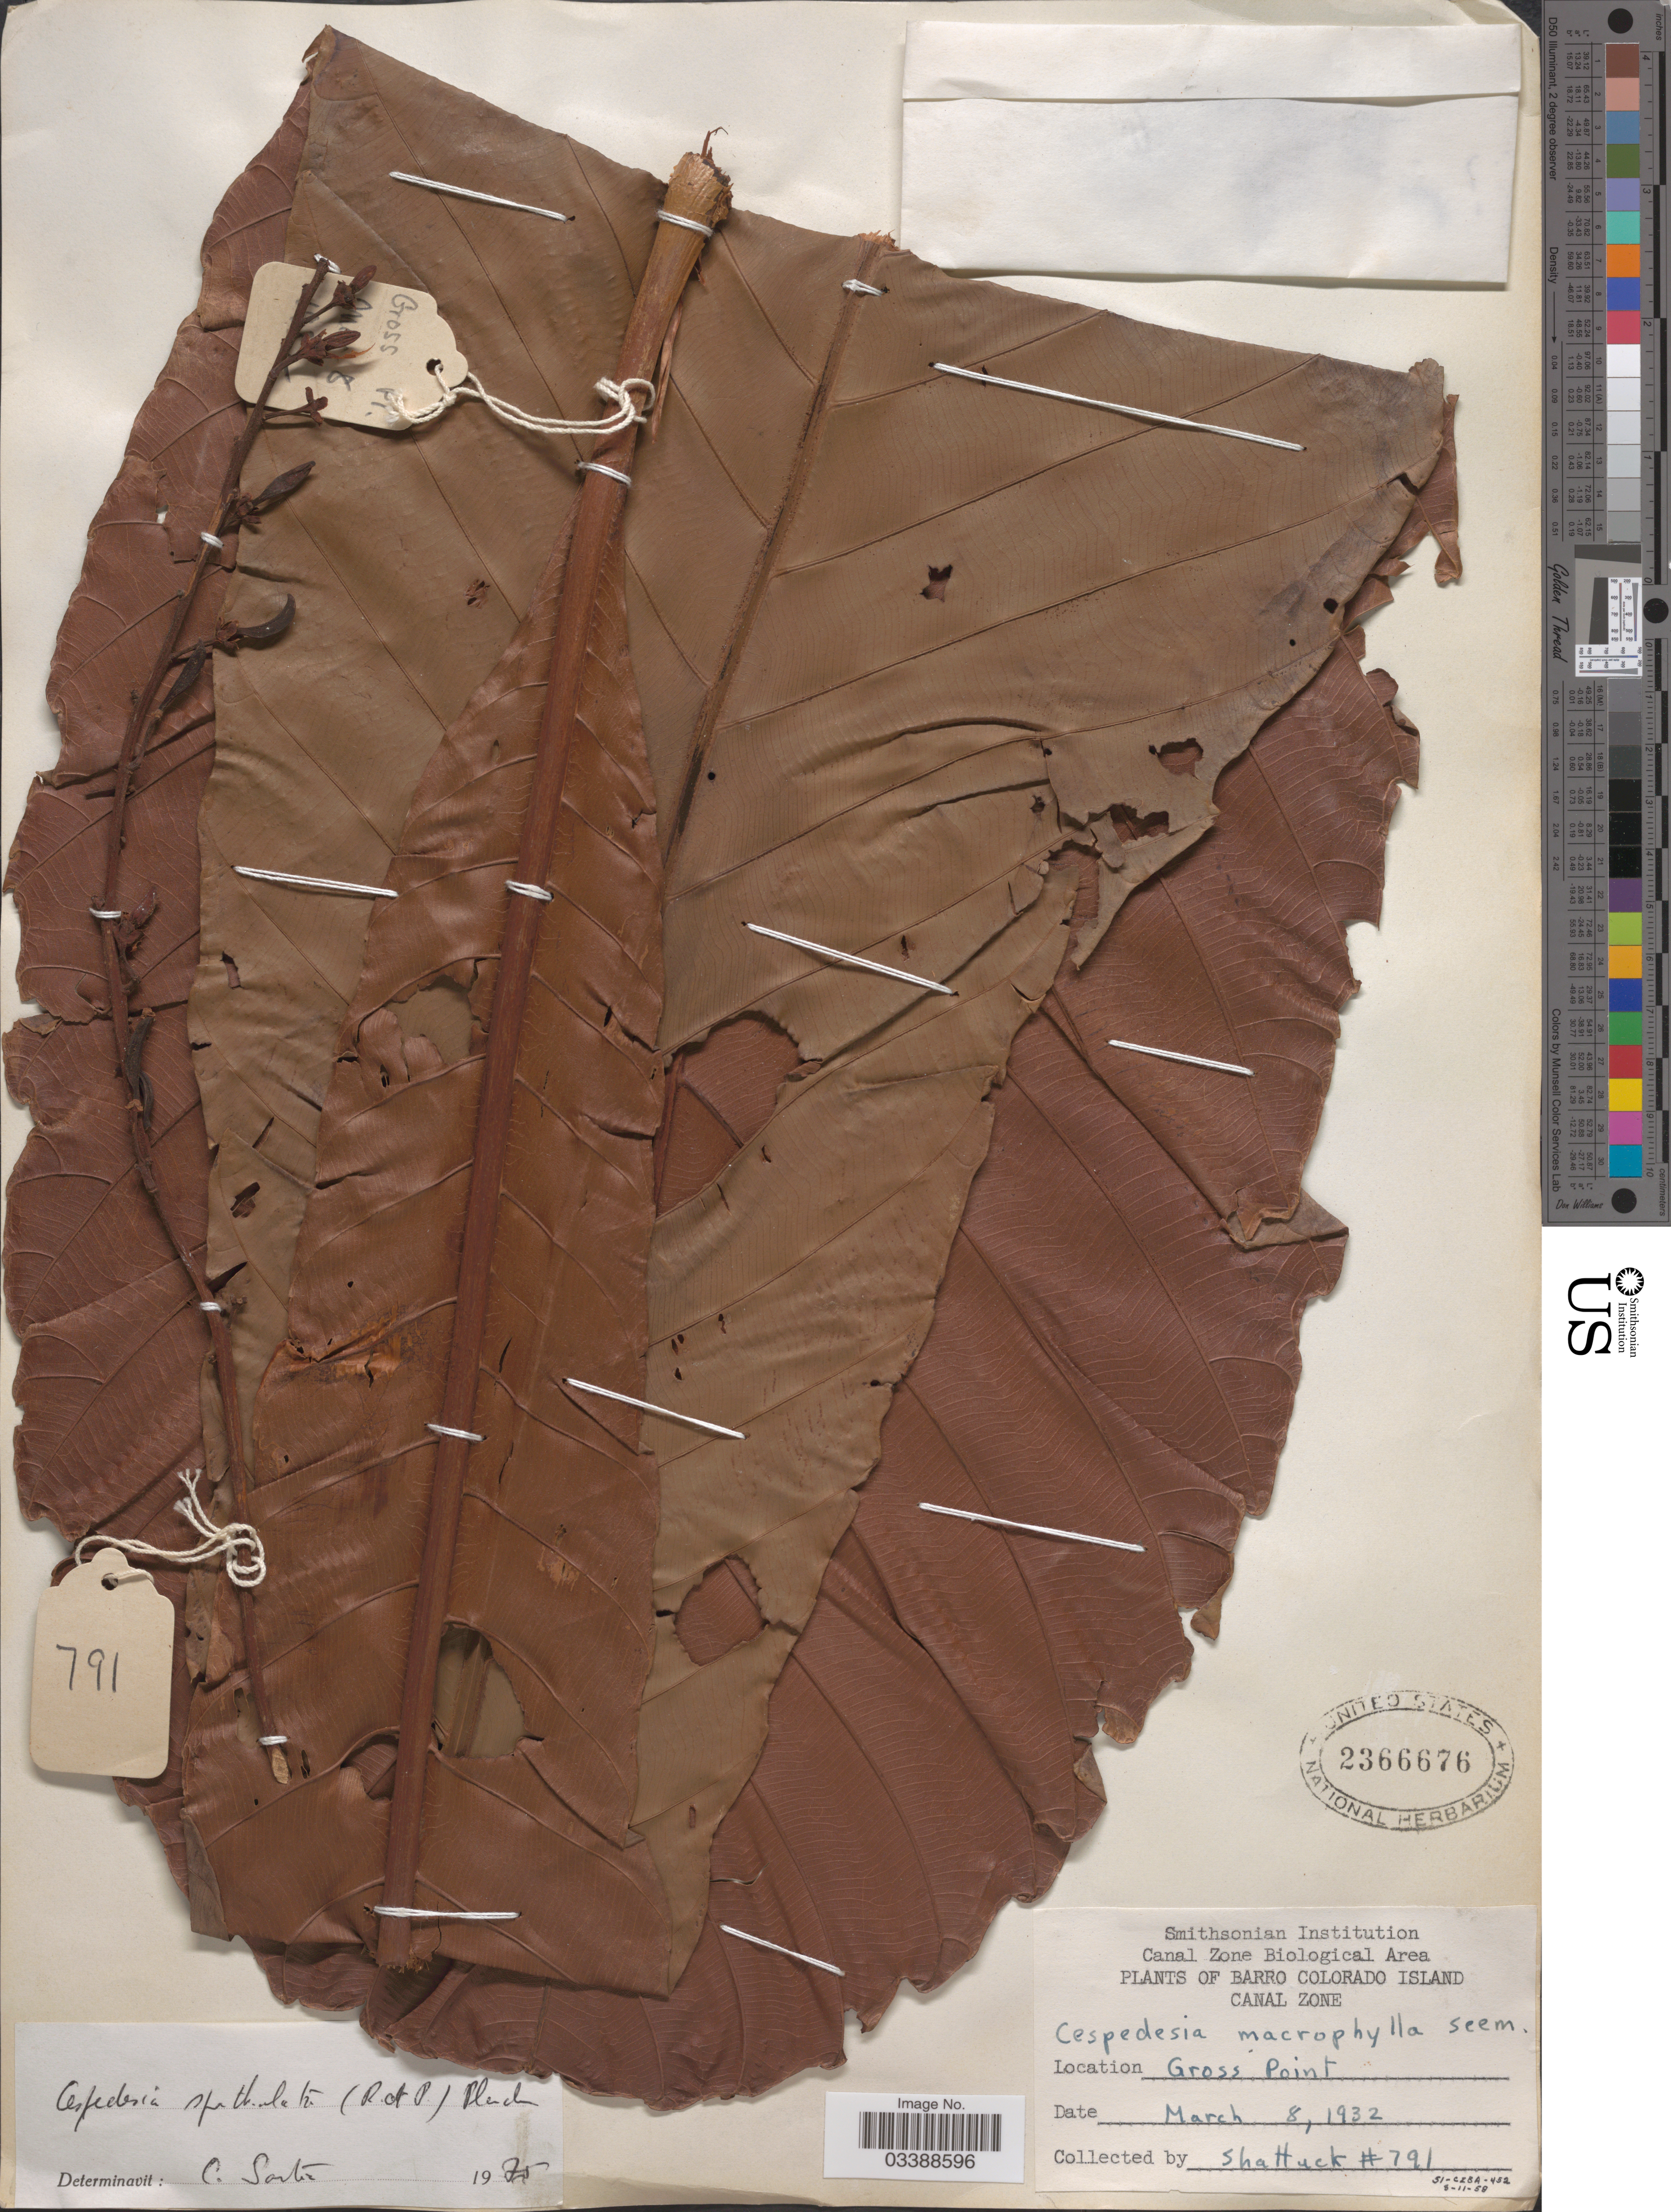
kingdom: Plantae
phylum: Tracheophyta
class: Magnoliopsida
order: Malpighiales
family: Ochnaceae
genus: Cespedesia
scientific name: Cespedesia spathulata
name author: (Ruiz & Pav.) Planch.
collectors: Shattuck, --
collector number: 791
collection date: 1932-03-08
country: Panama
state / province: Panamá Oeste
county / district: Canal Zone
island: Barro Colorado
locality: Barro Colorado Island. Canal Zone. Gross Point.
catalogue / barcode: US 2366676